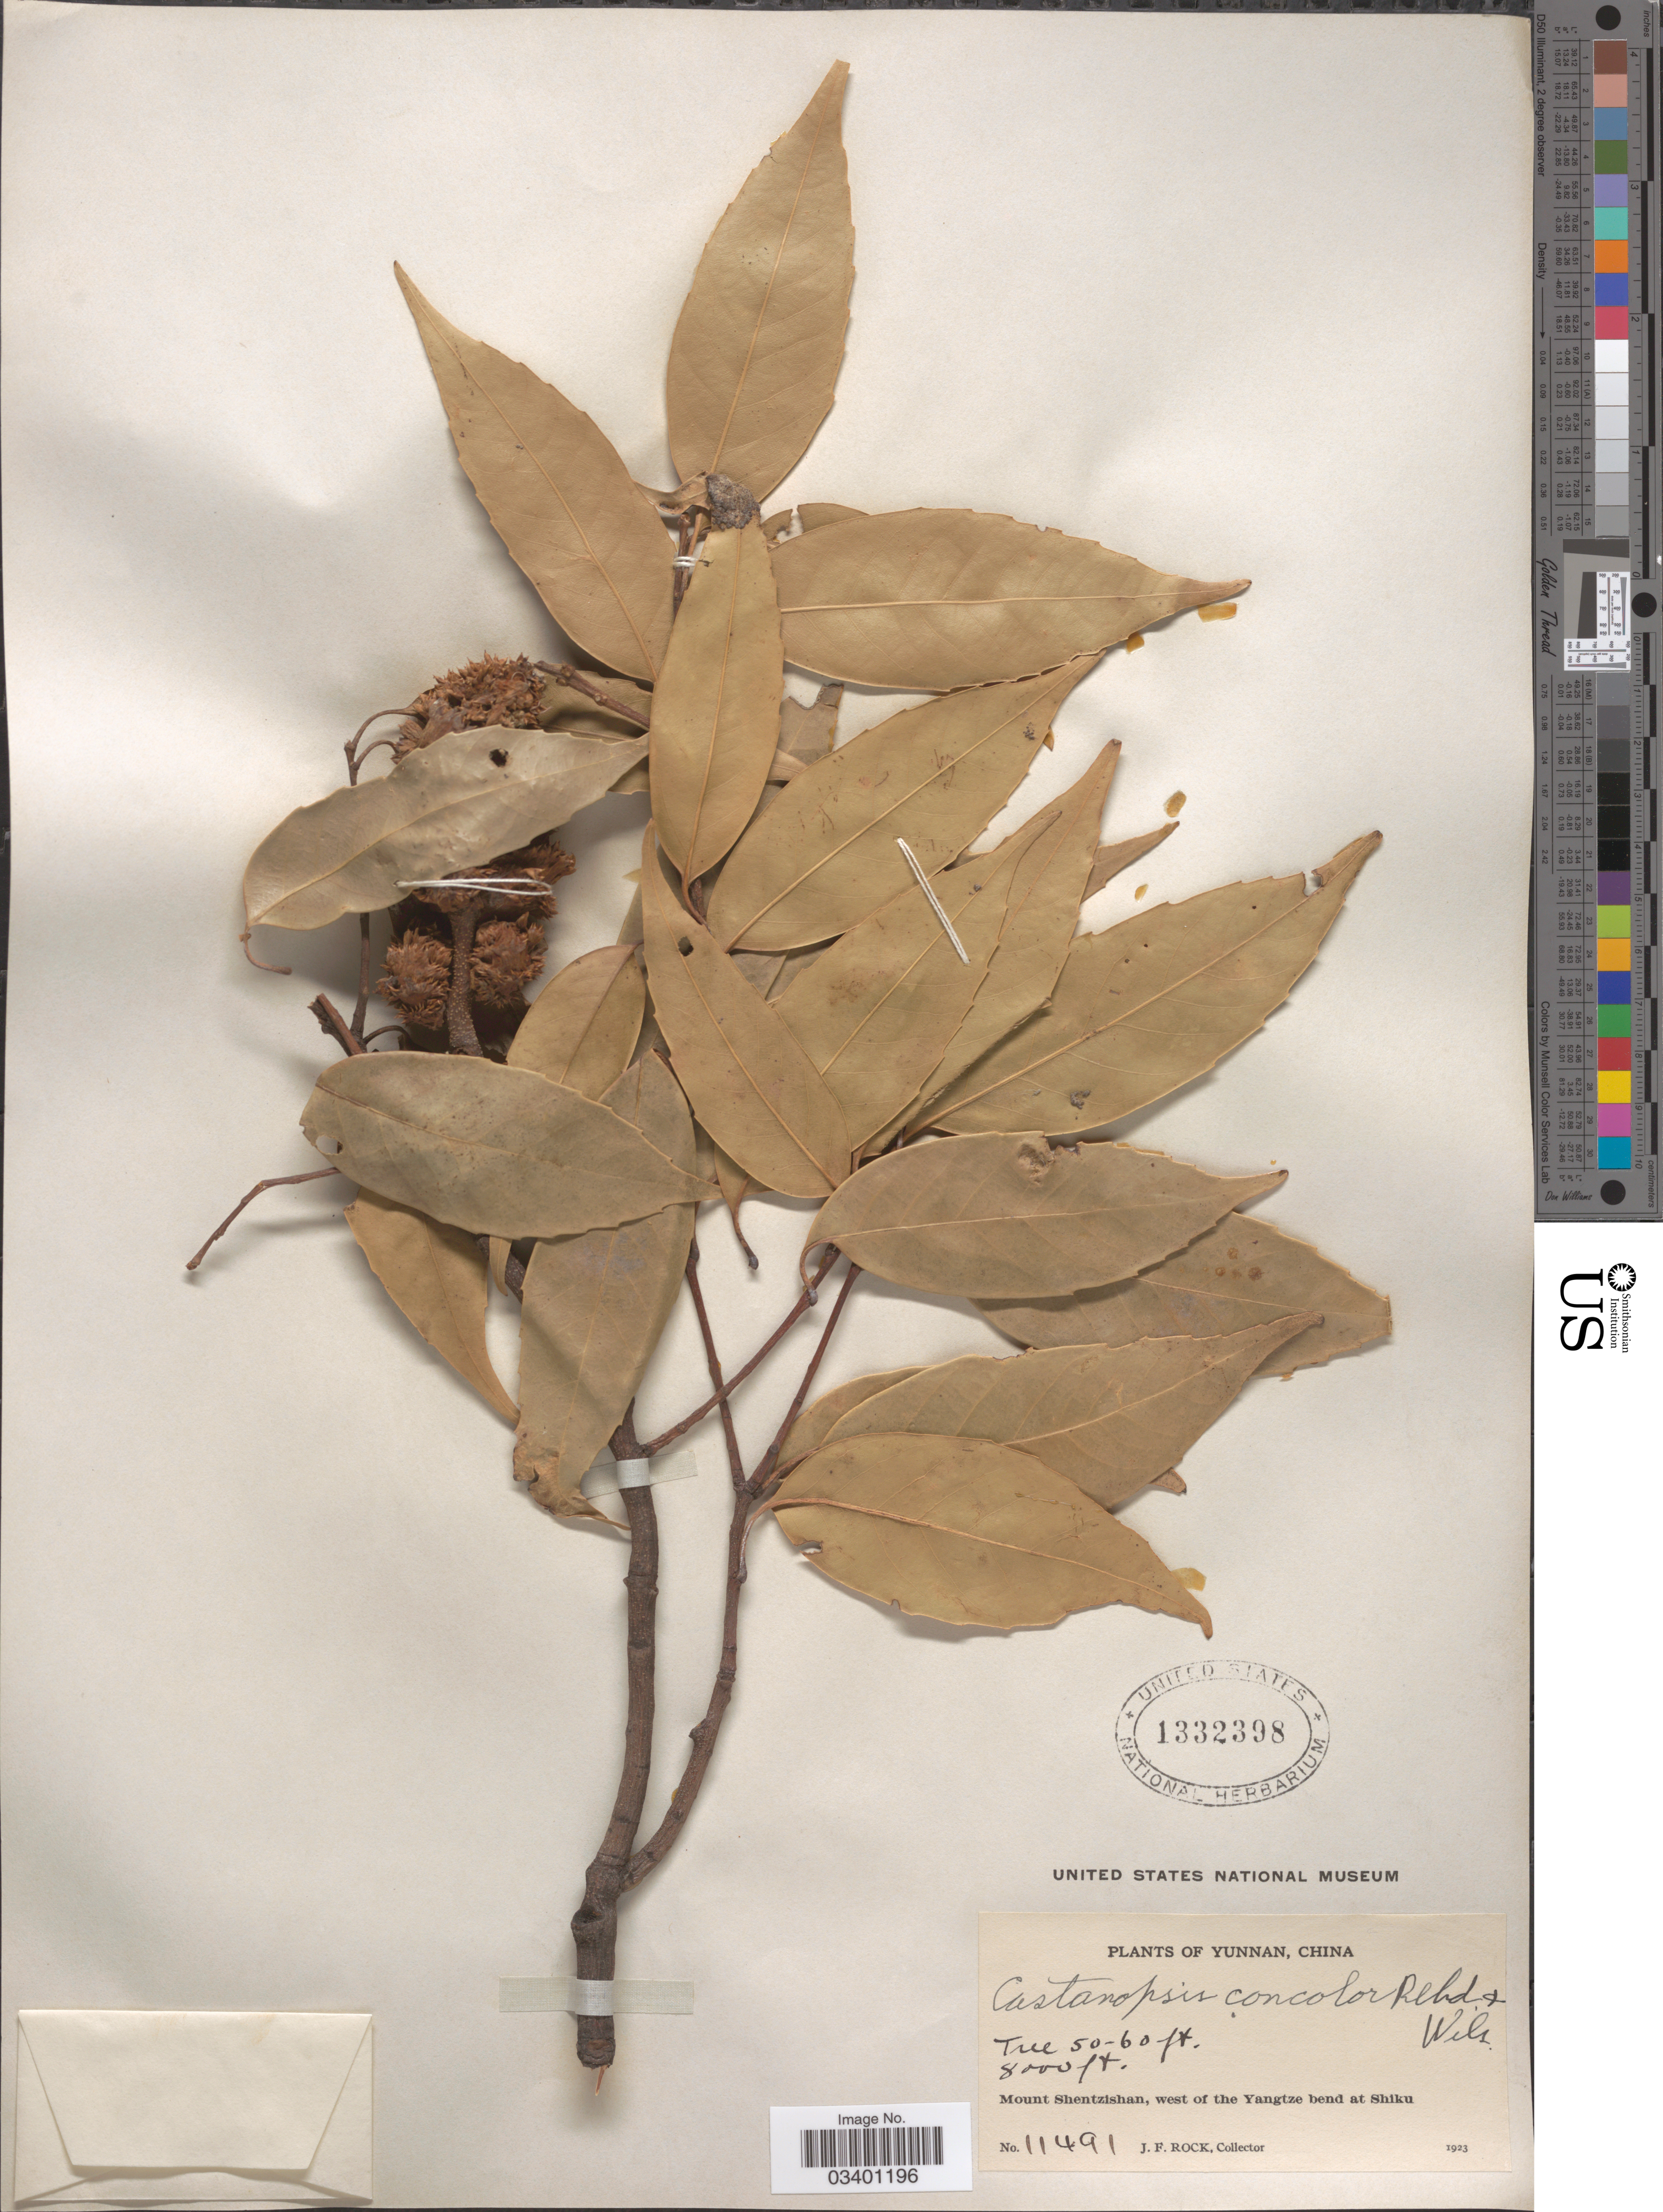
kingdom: Plantae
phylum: Tracheophyta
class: Magnoliopsida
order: Fagales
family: Fagaceae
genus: Castanopsis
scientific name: Castanopsis orthacantha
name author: Franch.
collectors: J. Rock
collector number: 11491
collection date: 1923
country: China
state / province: Yunnan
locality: Mount Shentzishan, west of the Yangtze bend at Shiku.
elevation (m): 2438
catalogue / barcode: US 1332398